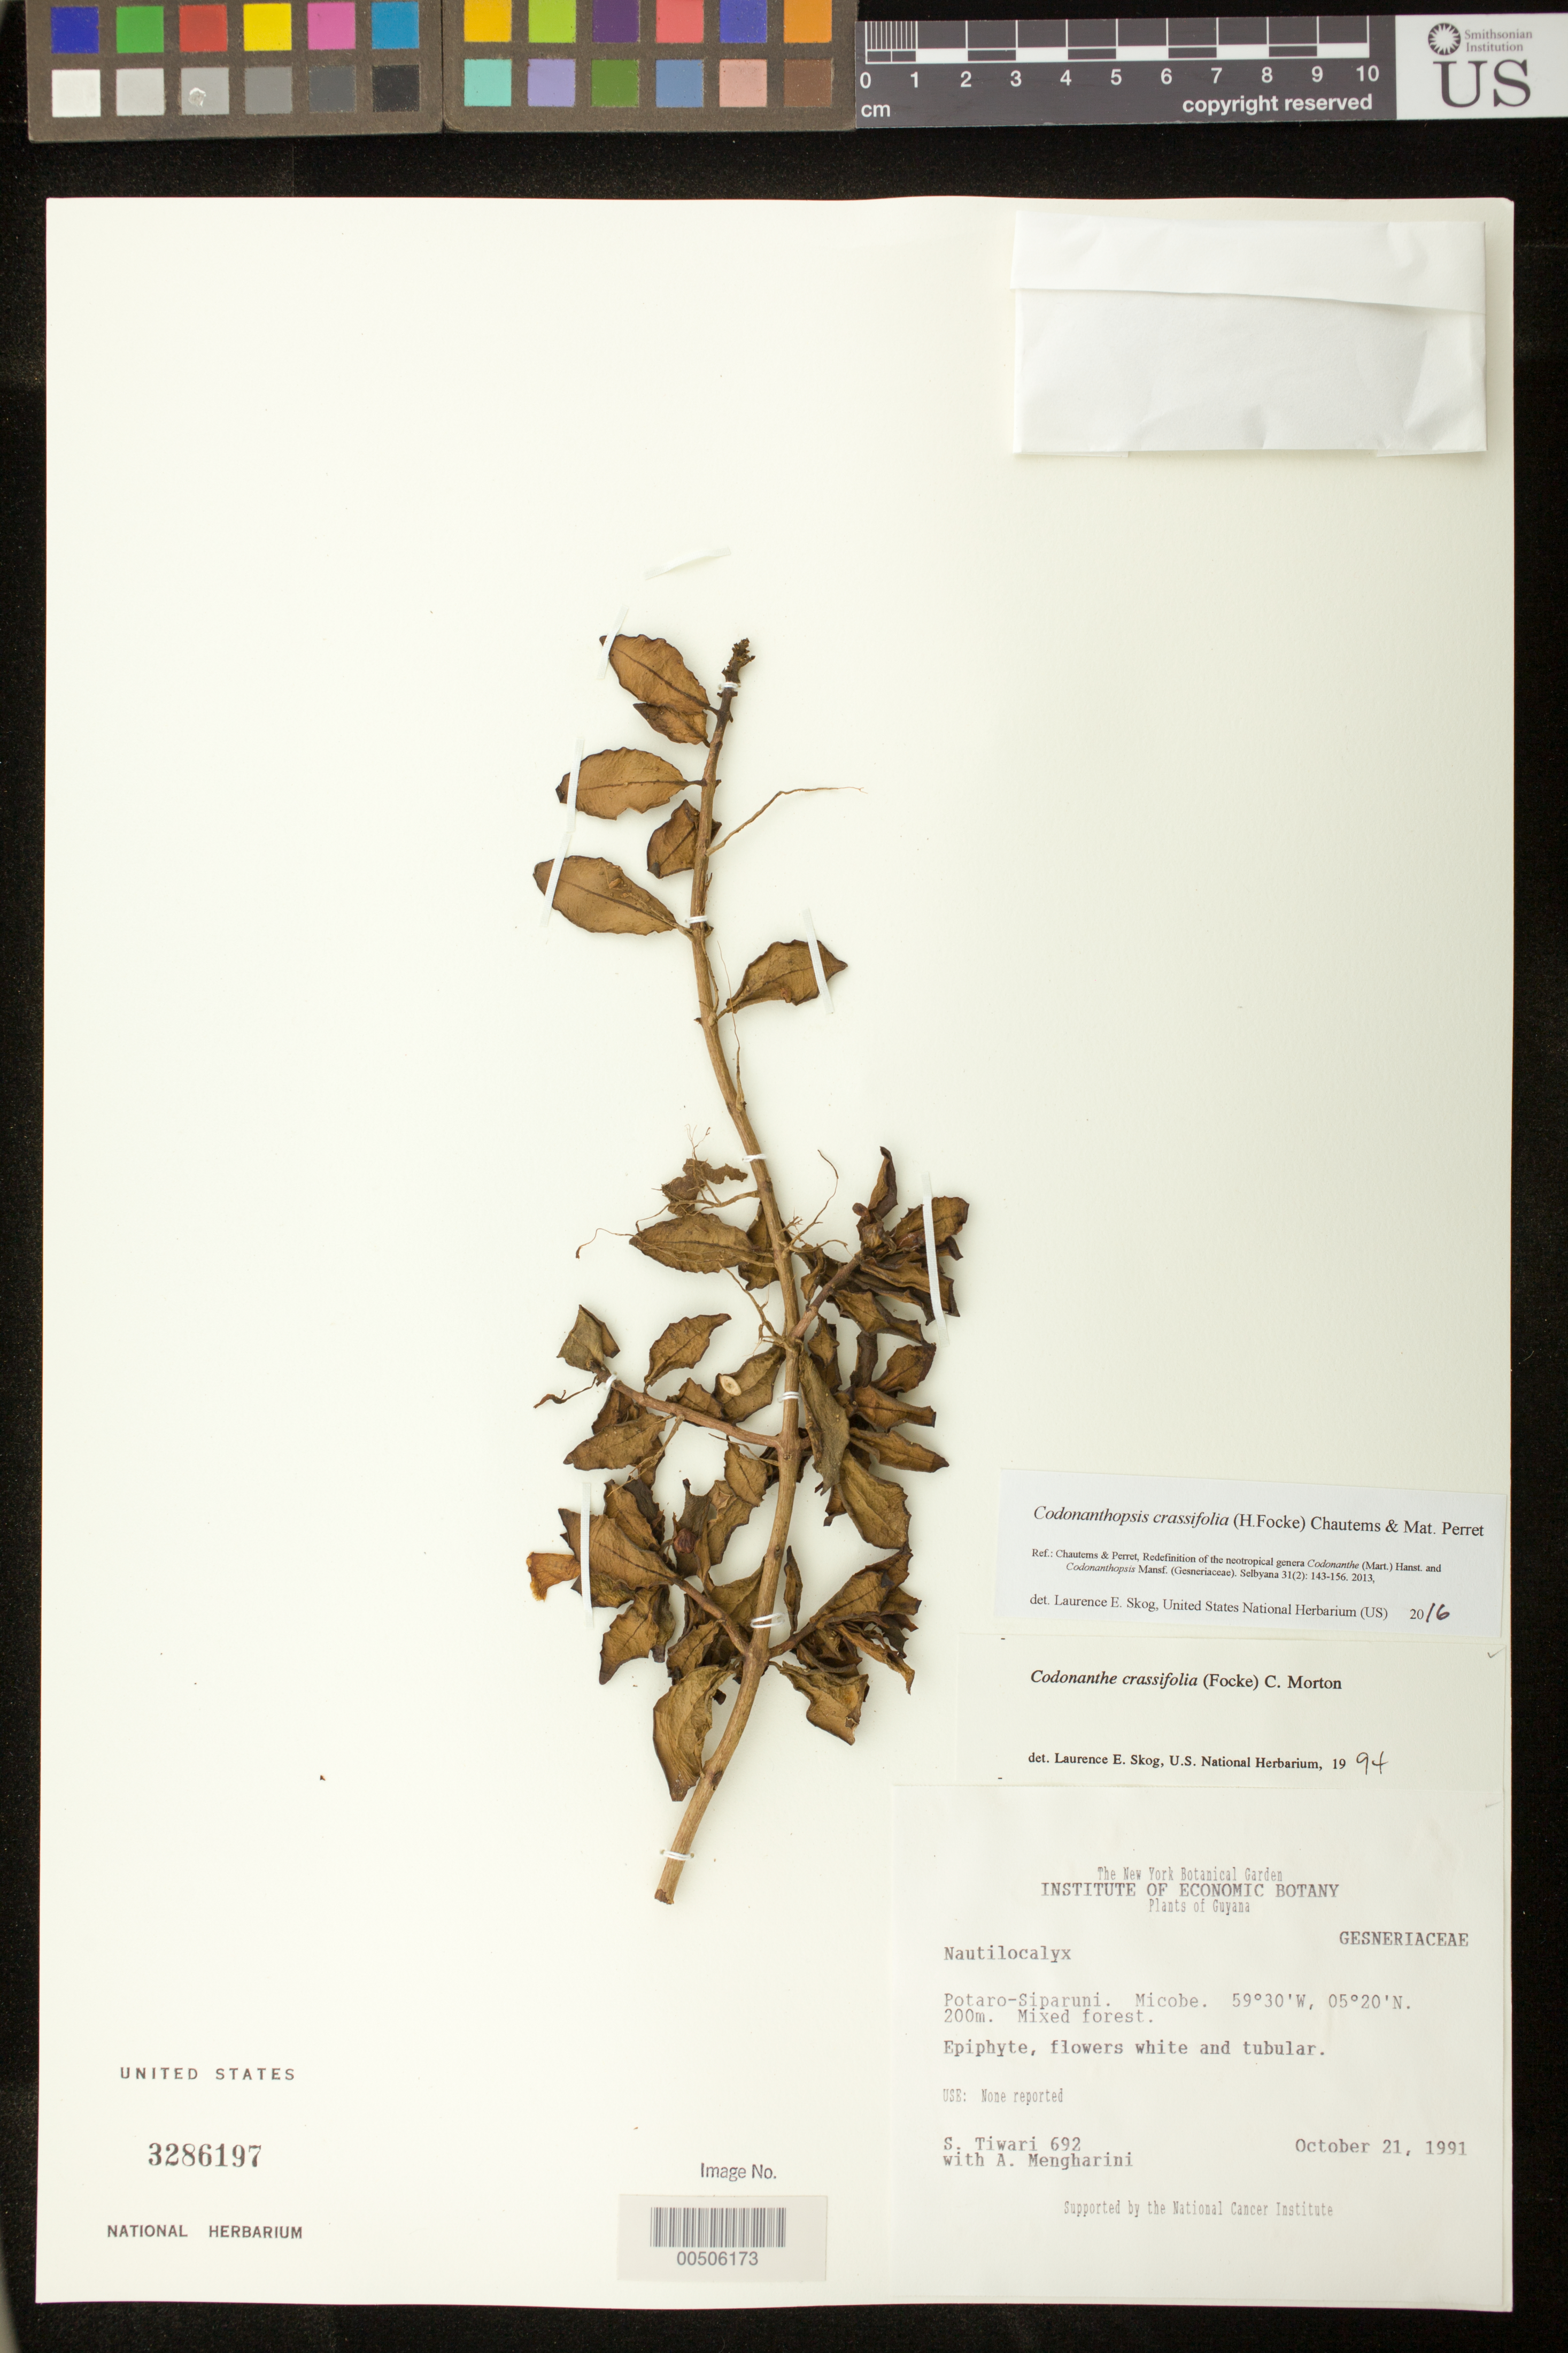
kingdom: Plantae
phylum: Tracheophyta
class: Magnoliopsida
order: Lamiales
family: Gesneriaceae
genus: Codonanthopsis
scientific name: Codonanthopsis crassifolia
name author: (H. Focke) Chautems & Mat.Perret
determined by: Skog, Laurence E.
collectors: S. Tiwari & A. Mengharini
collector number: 692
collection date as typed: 21 Oct 1991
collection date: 1991-10-21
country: Guyana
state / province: Potaro-Siparuni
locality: Micobe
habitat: Mixed forest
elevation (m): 200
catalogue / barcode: US 3286197